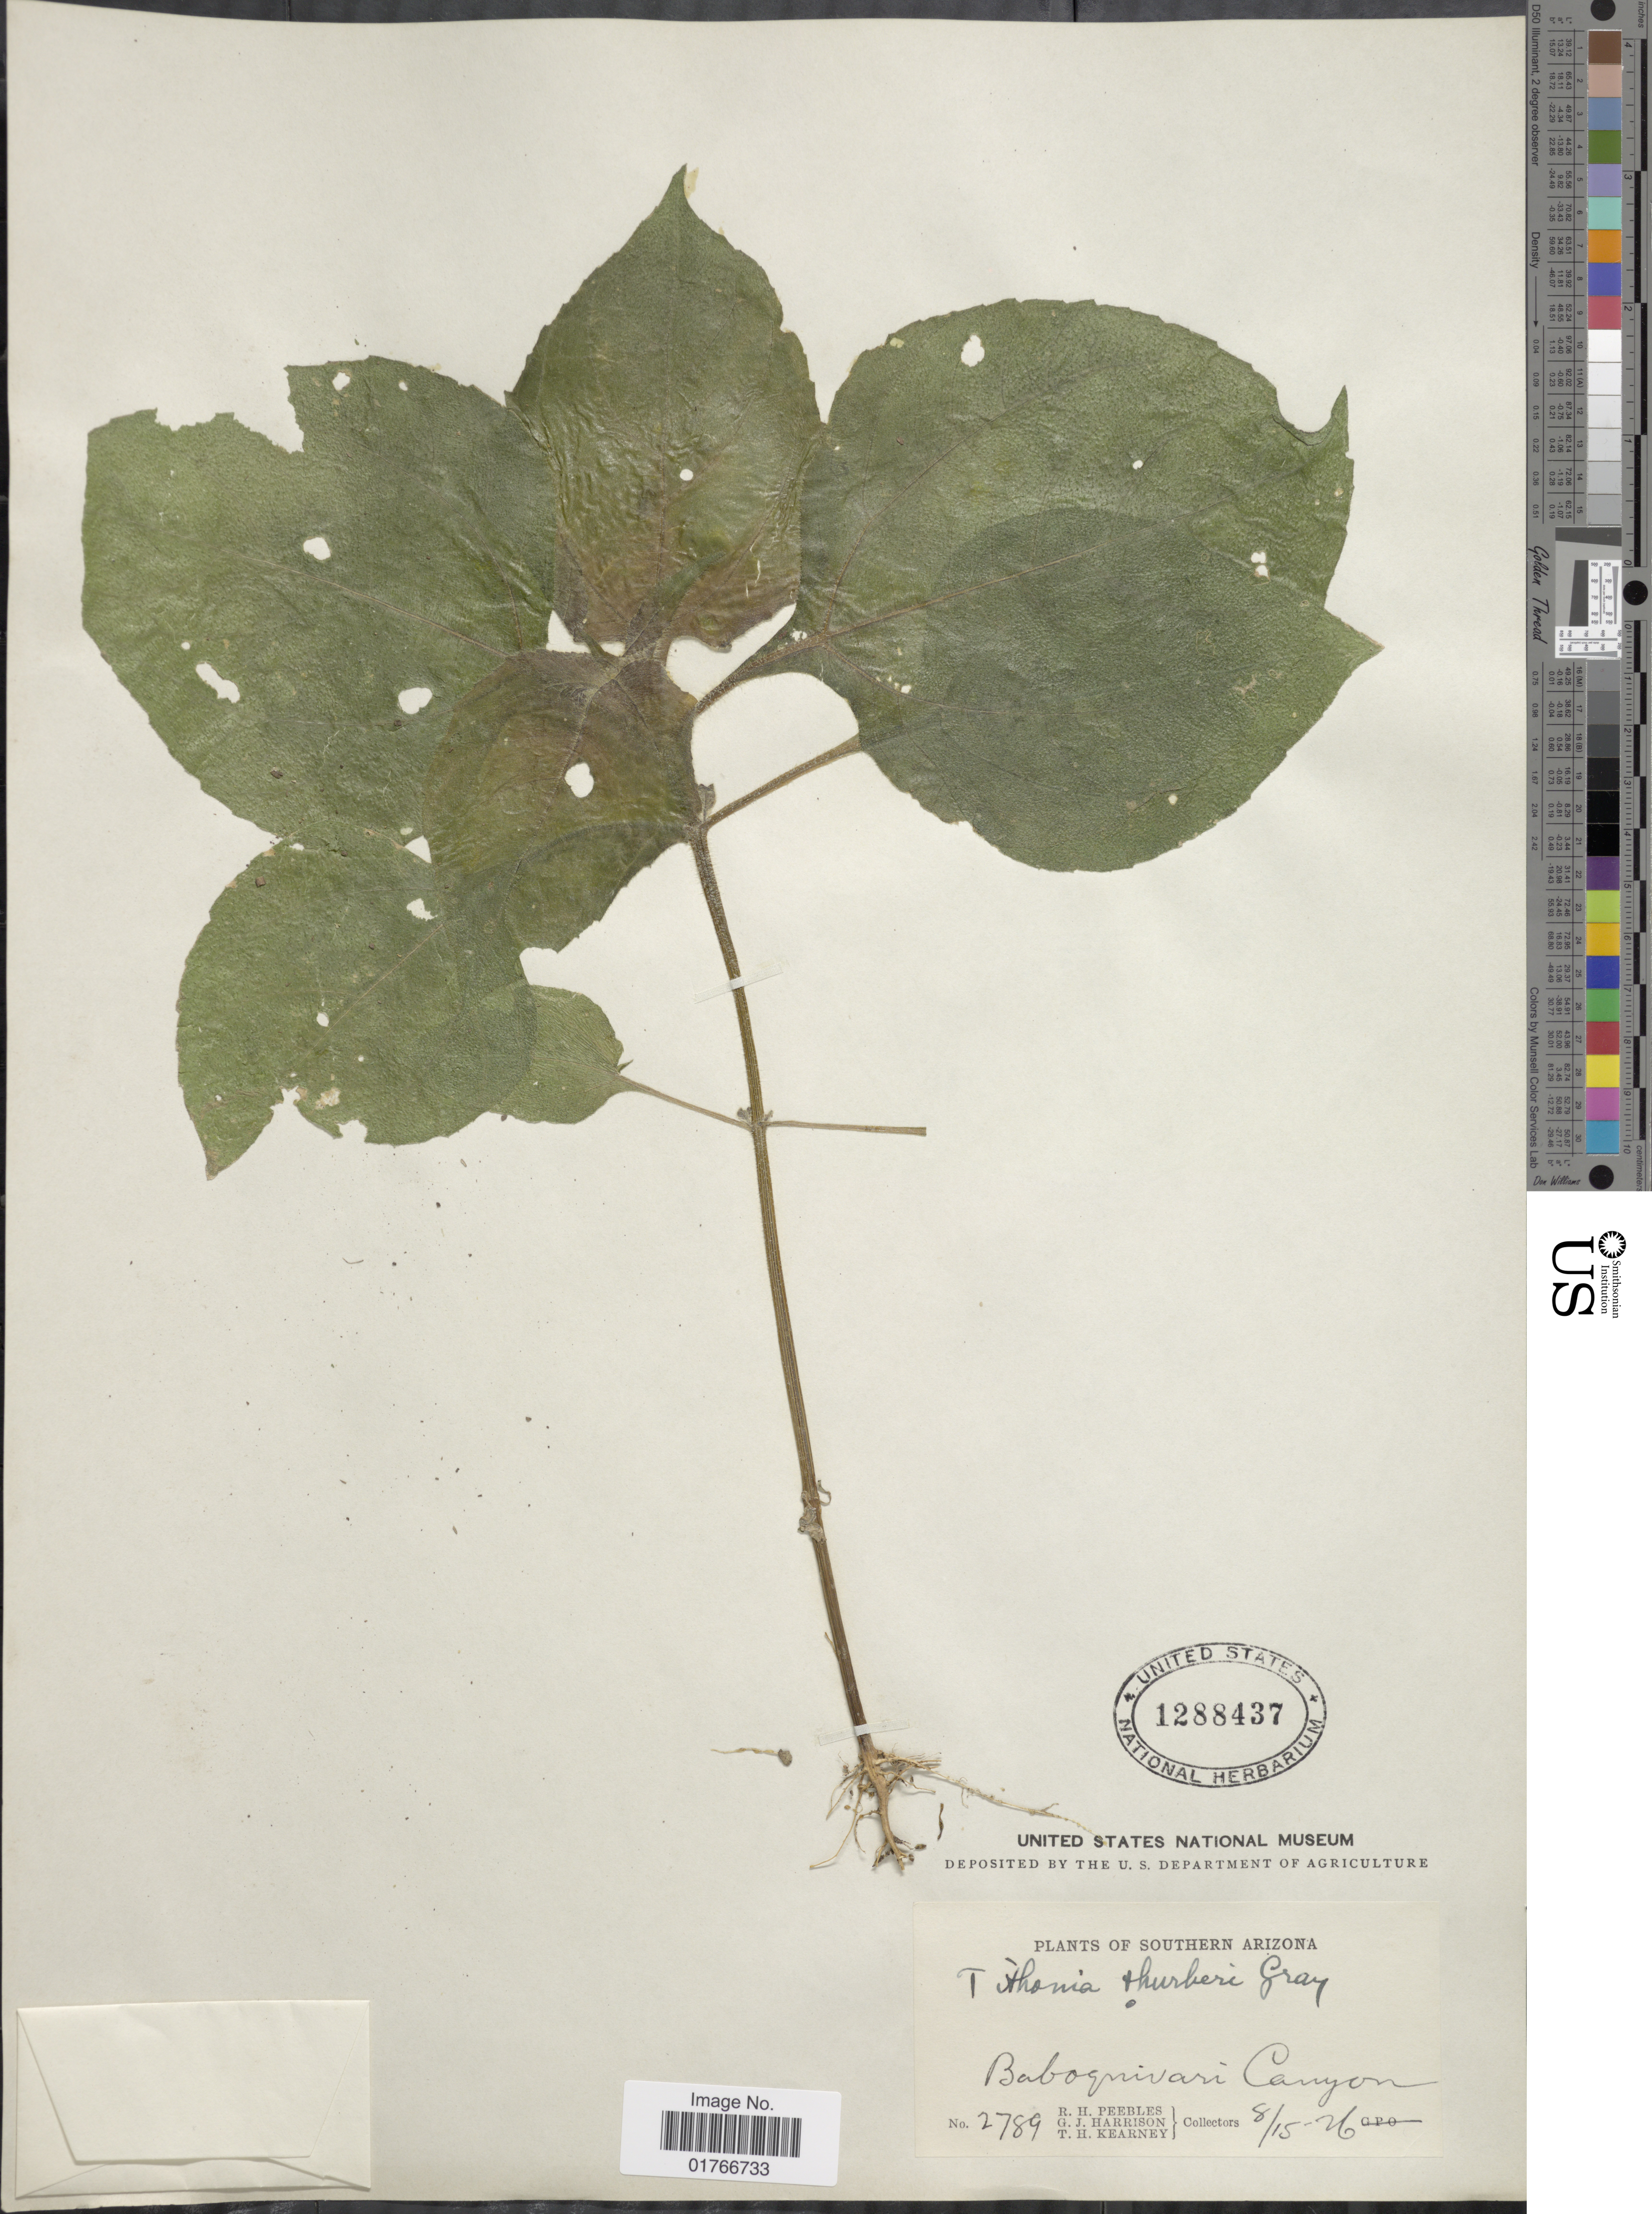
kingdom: Plantae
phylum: Tracheophyta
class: Magnoliopsida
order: Asterales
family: Asteraceae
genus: Tithonia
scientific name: Tithonia thurberi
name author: A. Gray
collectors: R. H. Peebles, G. J. Harrison & T. H. Kearney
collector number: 2789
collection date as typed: Transcribed d/m/y: 15/8/26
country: United States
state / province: Arizona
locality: Southern Arizona, Baboquivari Canyon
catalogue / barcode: US 1288437